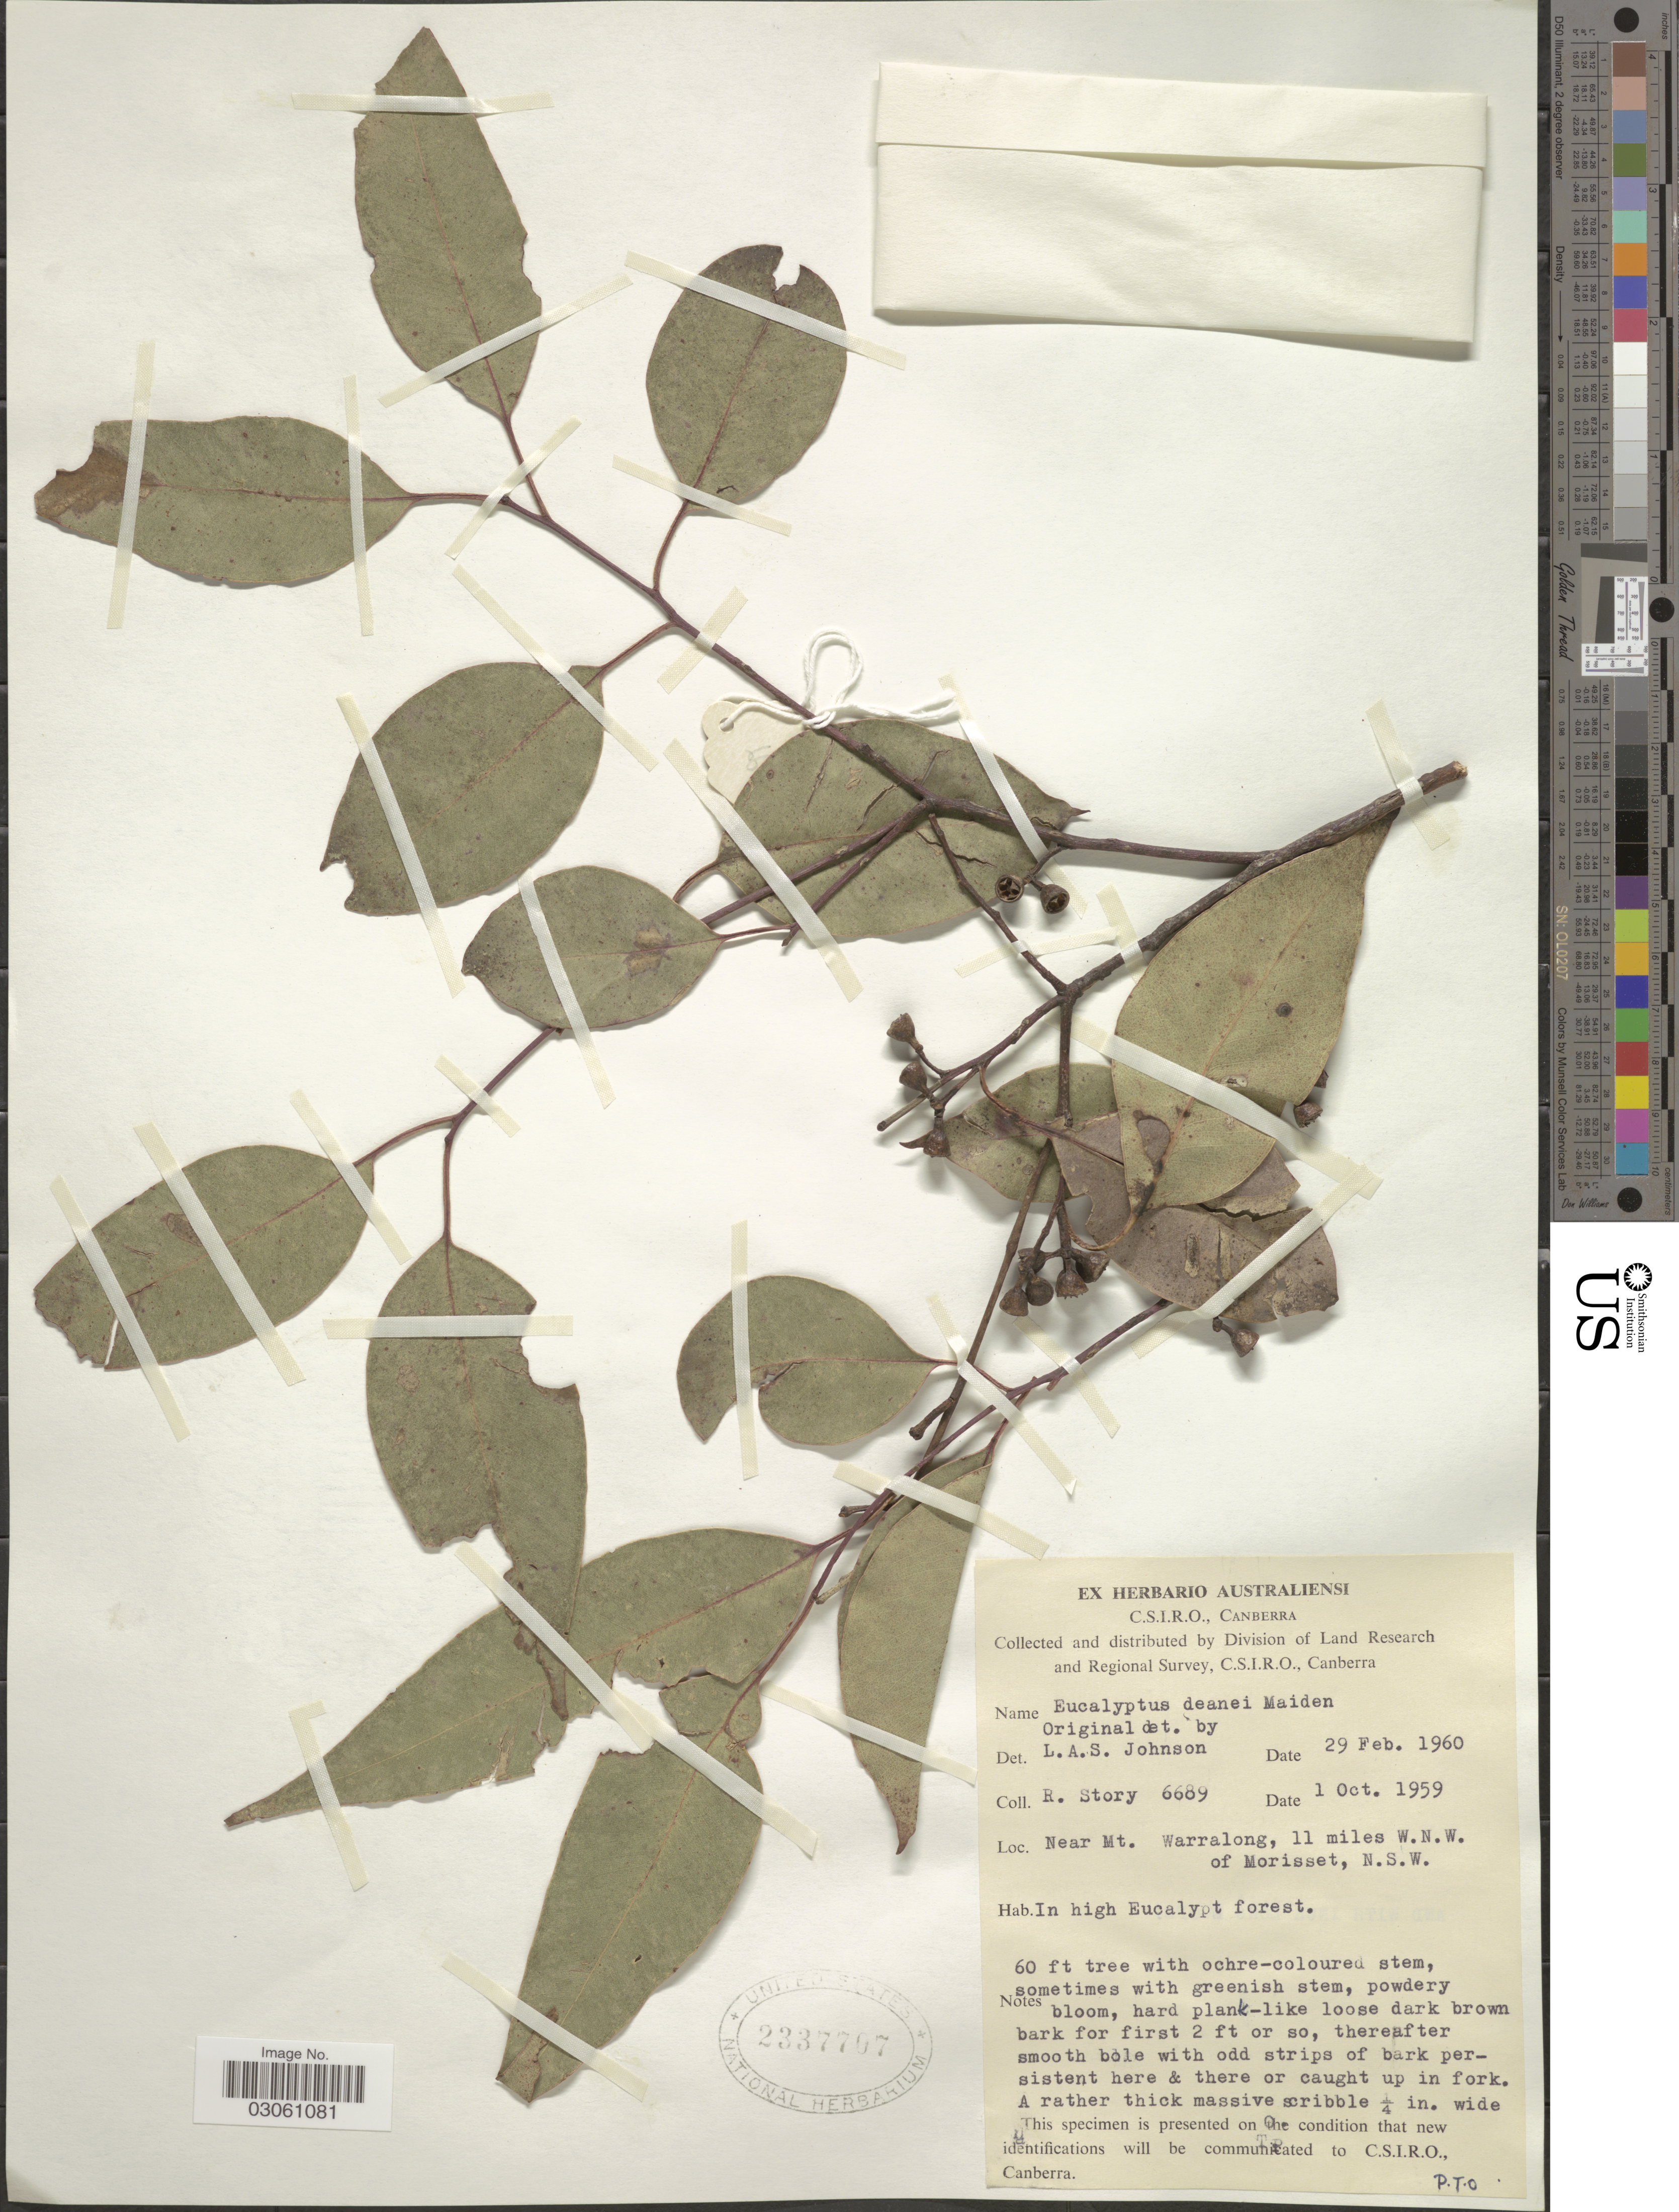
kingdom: Plantae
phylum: Tracheophyta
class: Magnoliopsida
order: Myrtales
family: Myrtaceae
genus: Eucalyptus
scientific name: Eucalyptus deanei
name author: Maiden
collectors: R. Story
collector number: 6689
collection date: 1959-10-01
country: Australia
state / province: New South Wales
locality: Near Mt. Warralong, 11 miles W.N.W. of Morisset, N.S.W.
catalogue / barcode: US 2337707